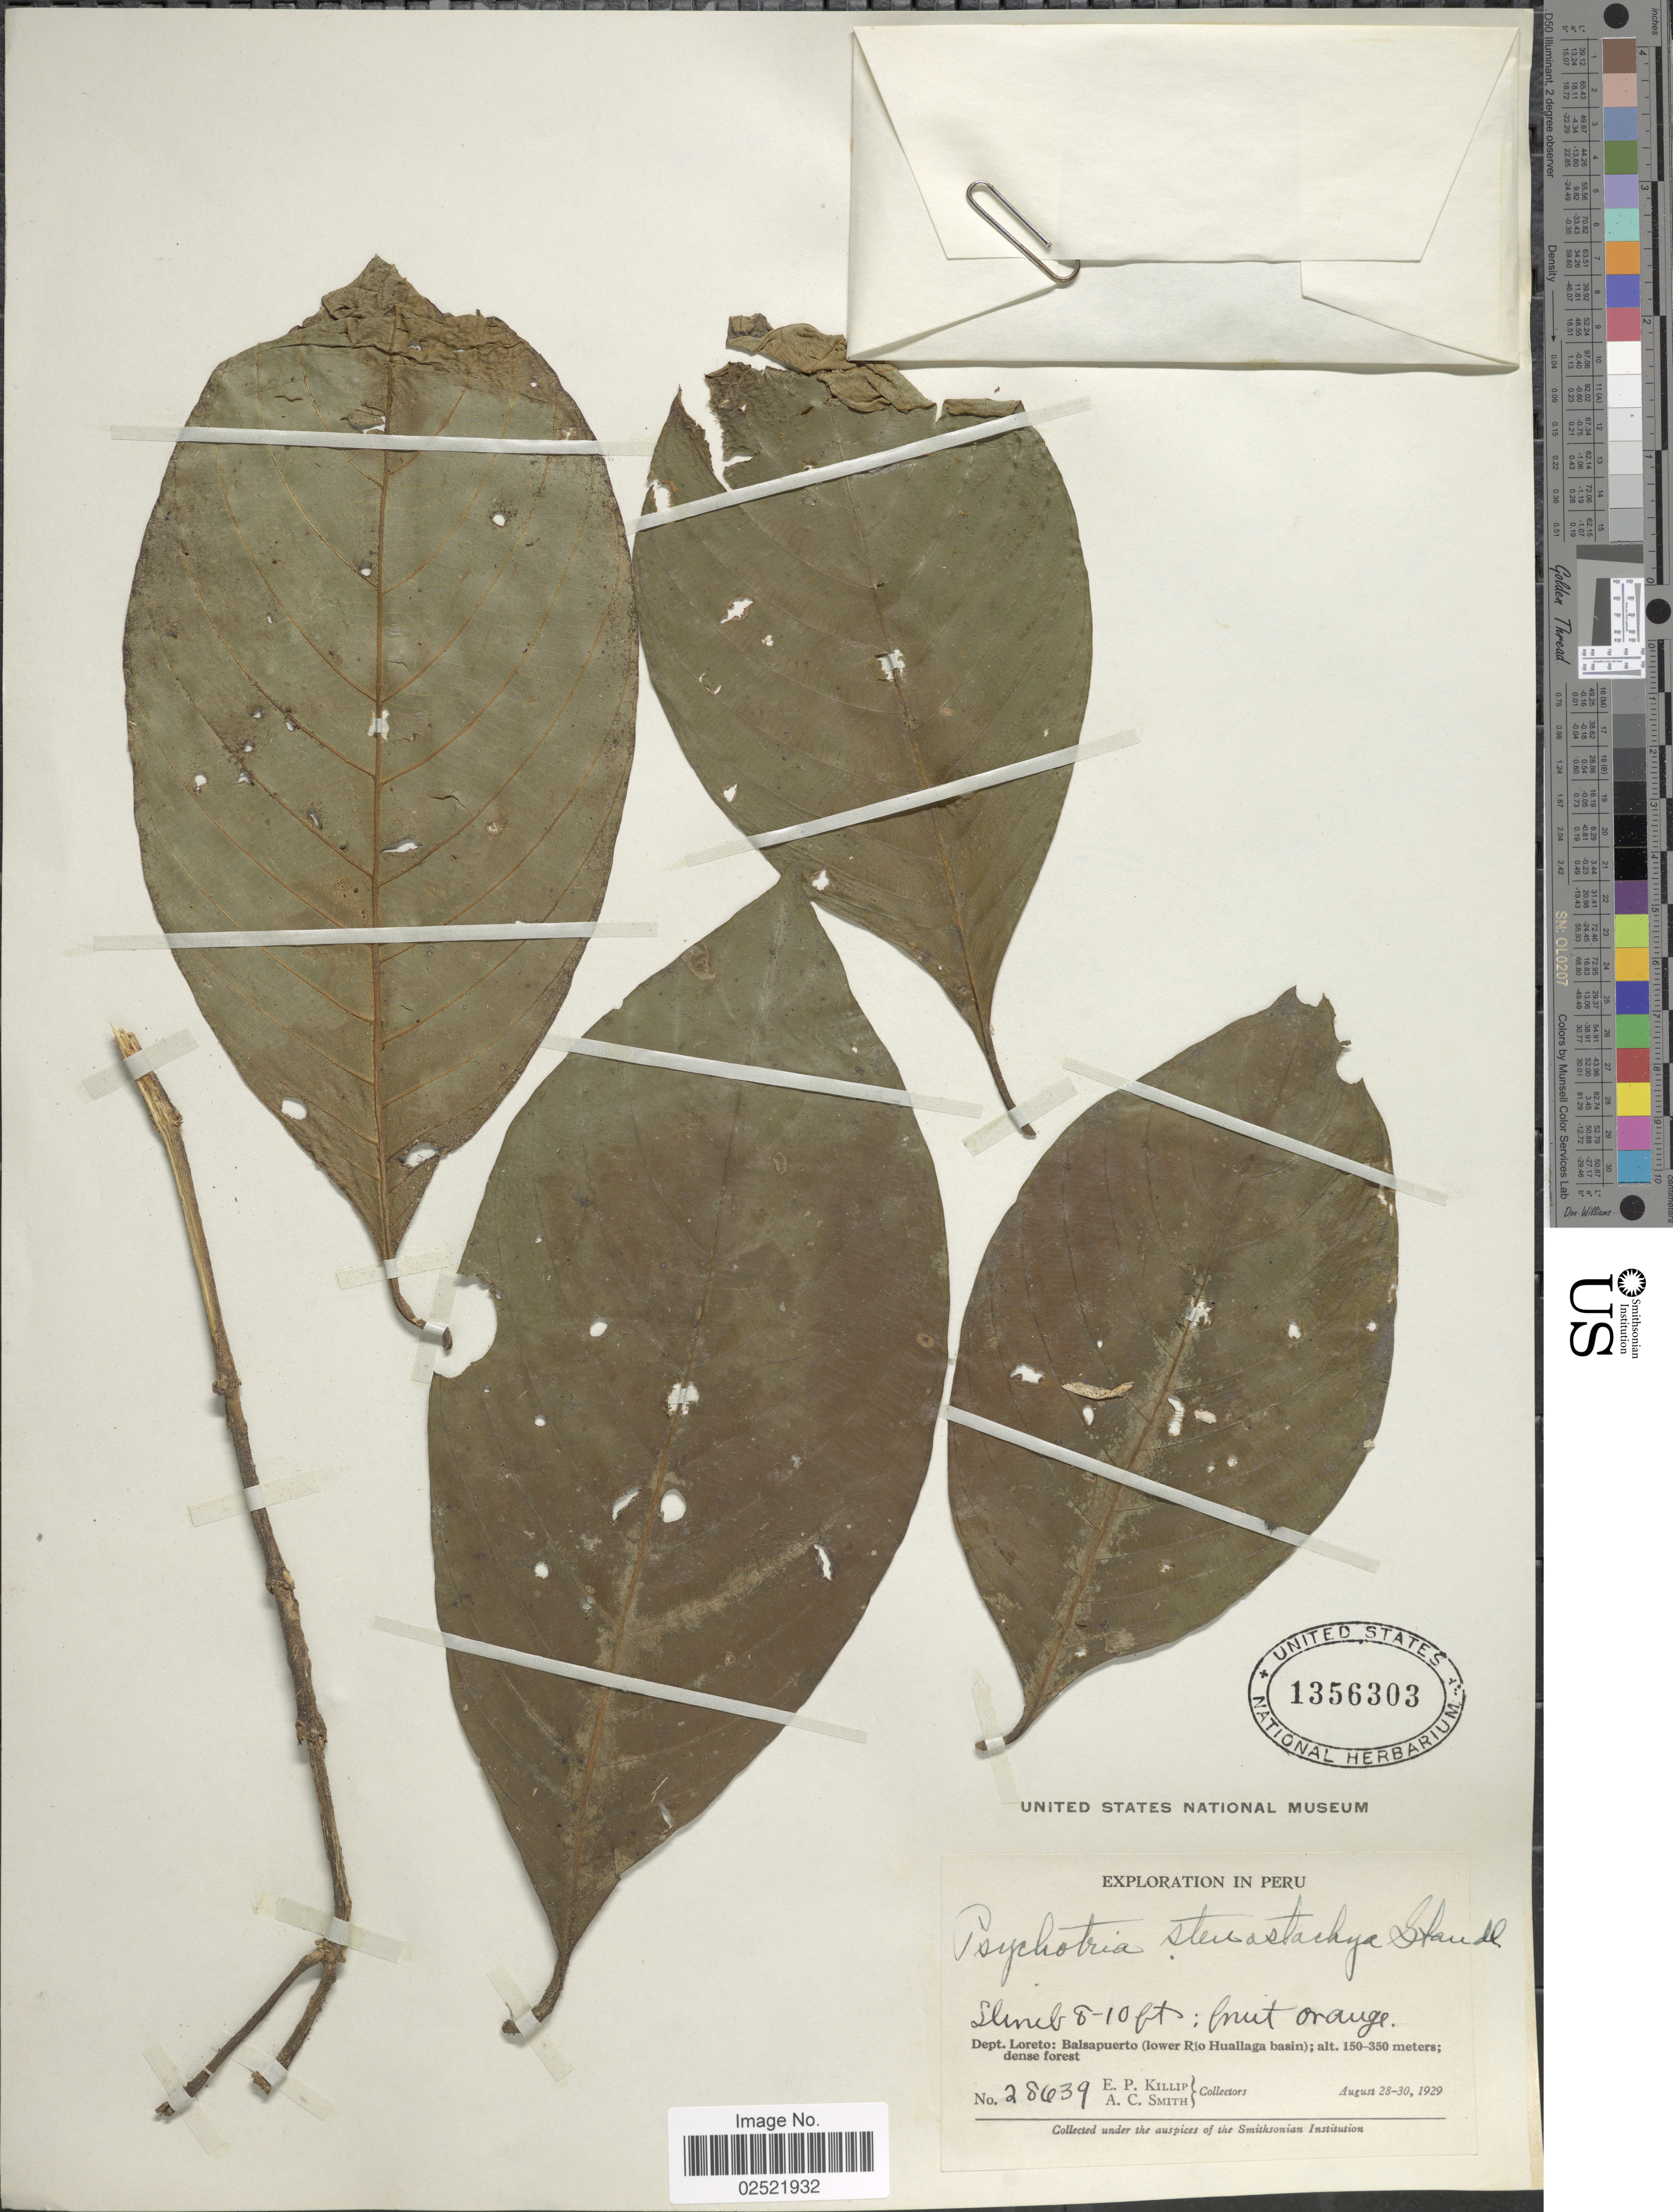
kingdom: Plantae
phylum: Tracheophyta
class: Magnoliopsida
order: Gentianales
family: Rubiaceae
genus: Psychotria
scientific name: Psychotria stenostachya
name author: Standl.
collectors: E. P. Killip & A. C. Smith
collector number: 28639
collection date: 1929-08-28/1929-08-30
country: Peru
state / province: Loreto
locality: Balsapuerto (lower Rio Huallaga basin)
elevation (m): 150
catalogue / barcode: US 1356303